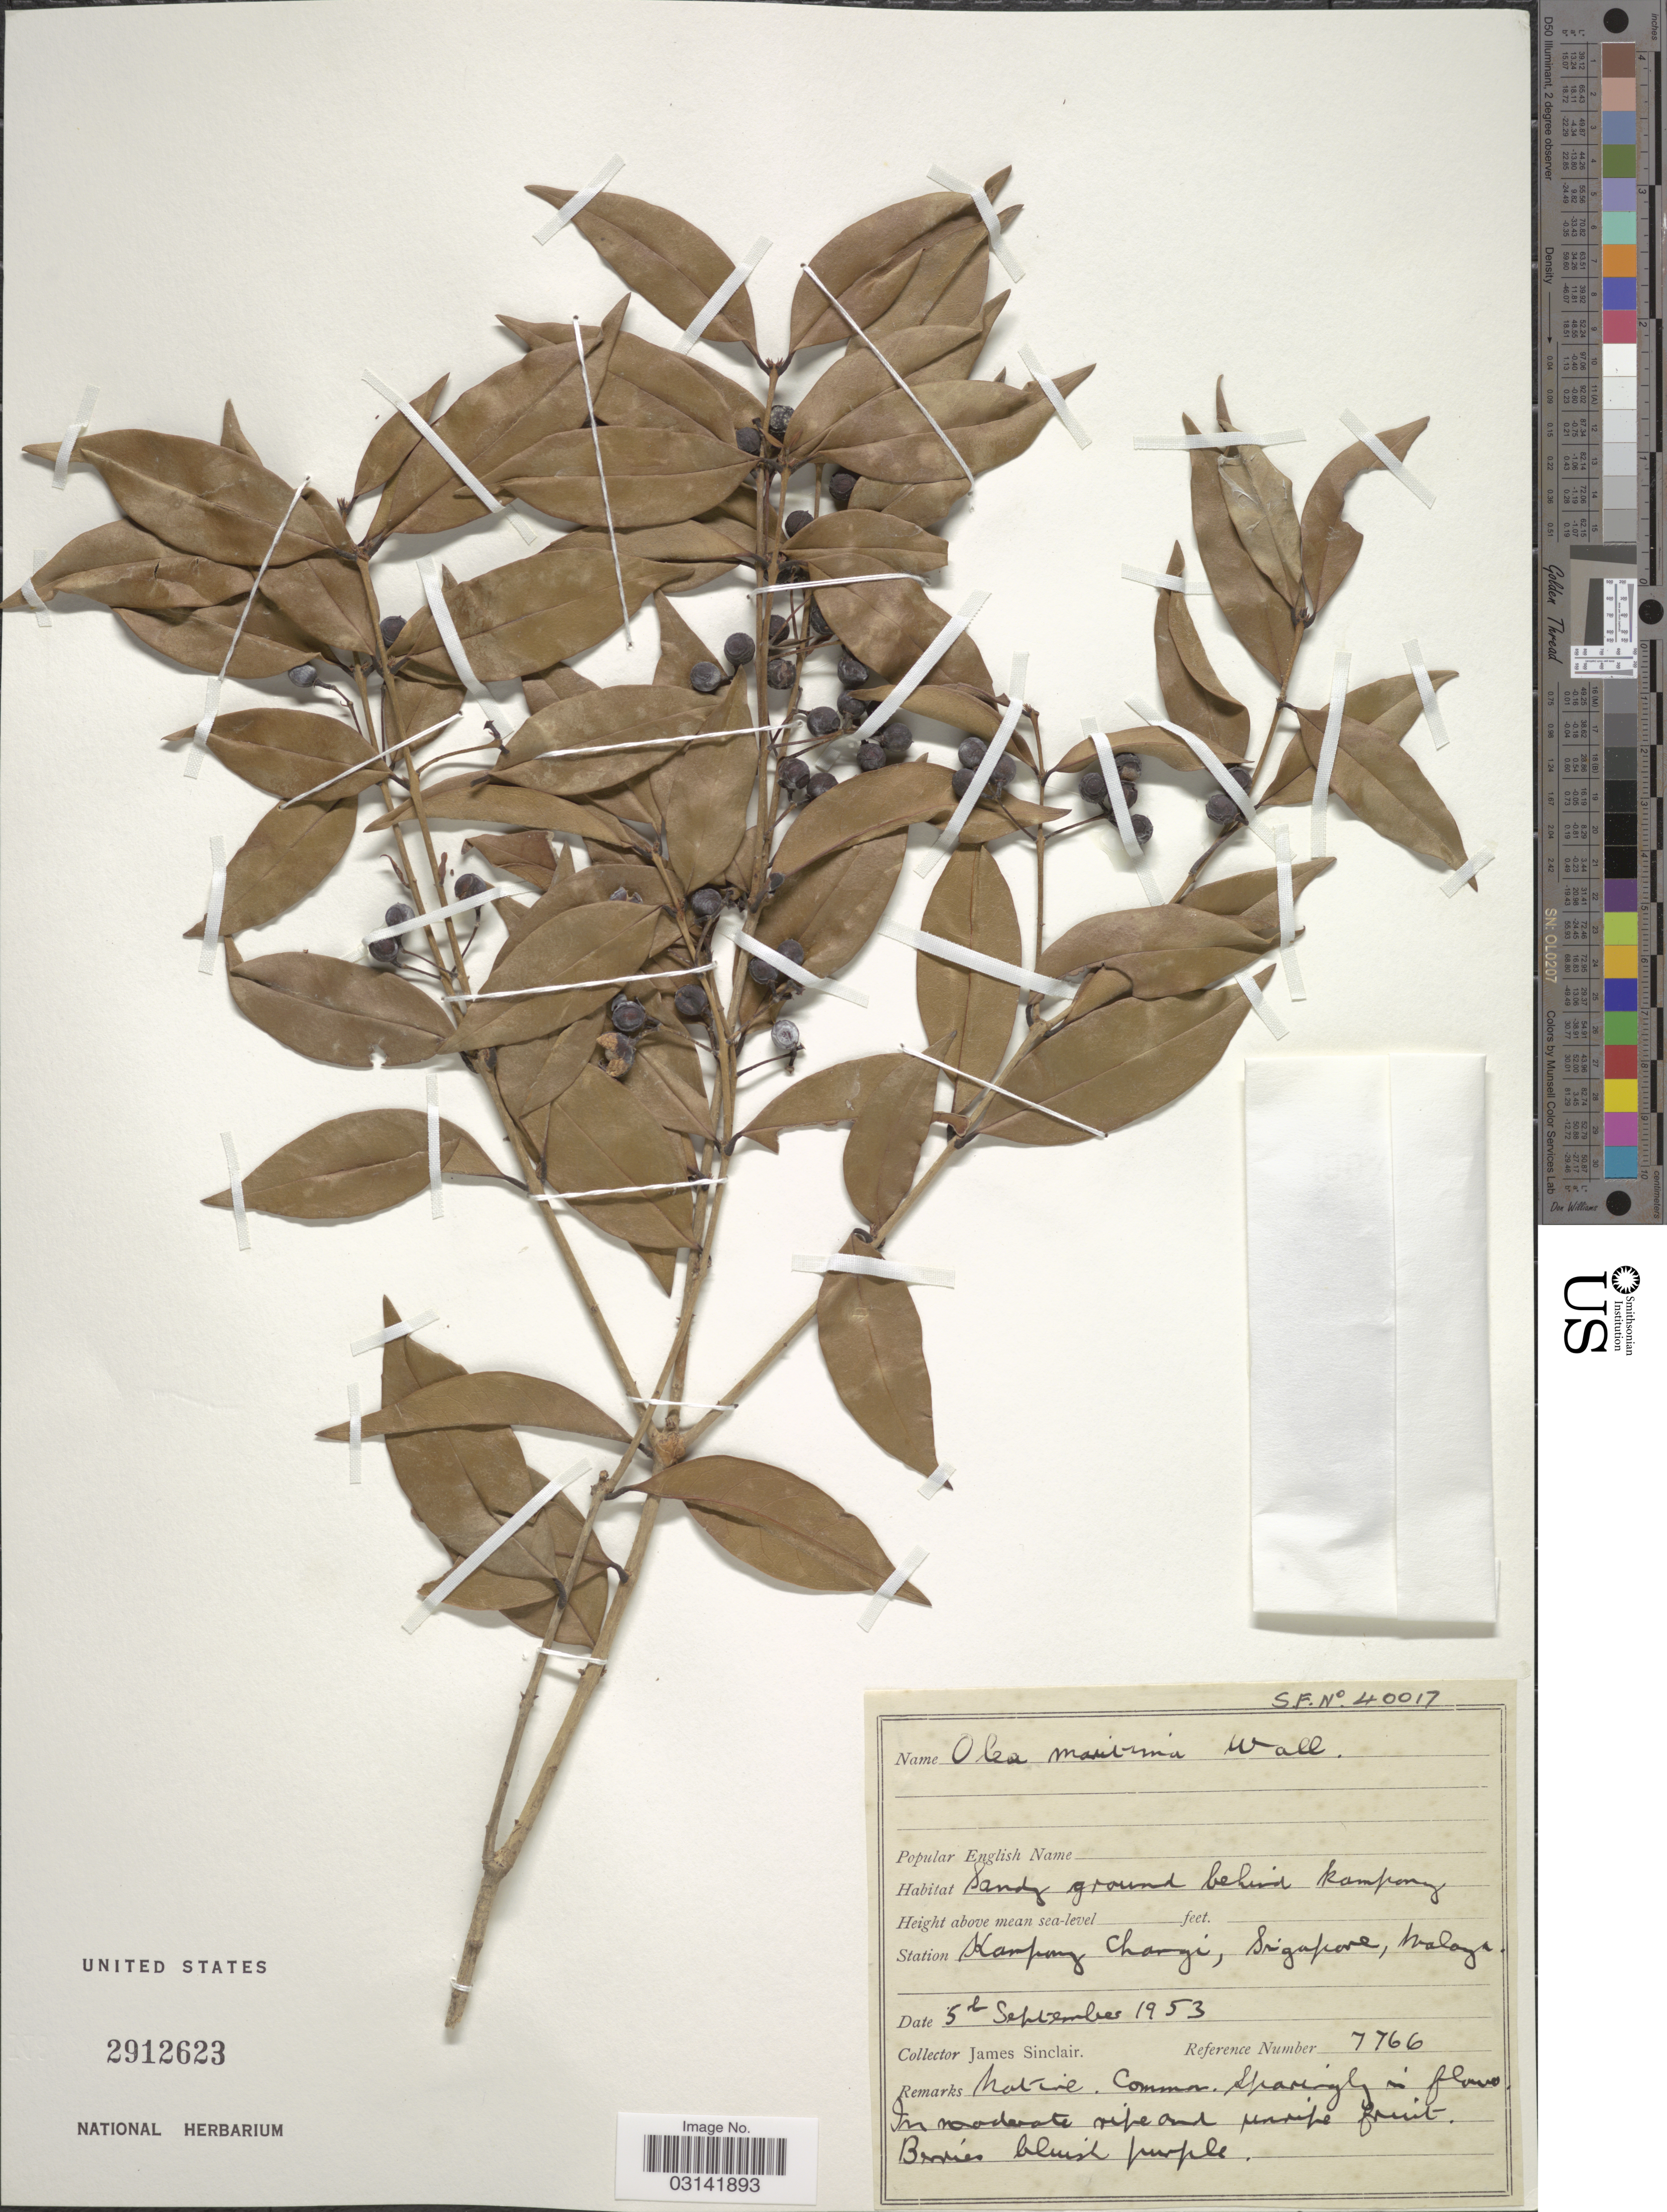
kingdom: Plantae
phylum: Tracheophyta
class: Magnoliopsida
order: Lamiales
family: Oleaceae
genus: Olea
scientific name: Olea maritima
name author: Wall. & G. Don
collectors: J. Sinclair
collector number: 7766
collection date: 1953-09-05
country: Singapore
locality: Sandy ground behind kampong. Station Kampong Changi, Singapore, Malaya.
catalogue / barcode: US 2912623